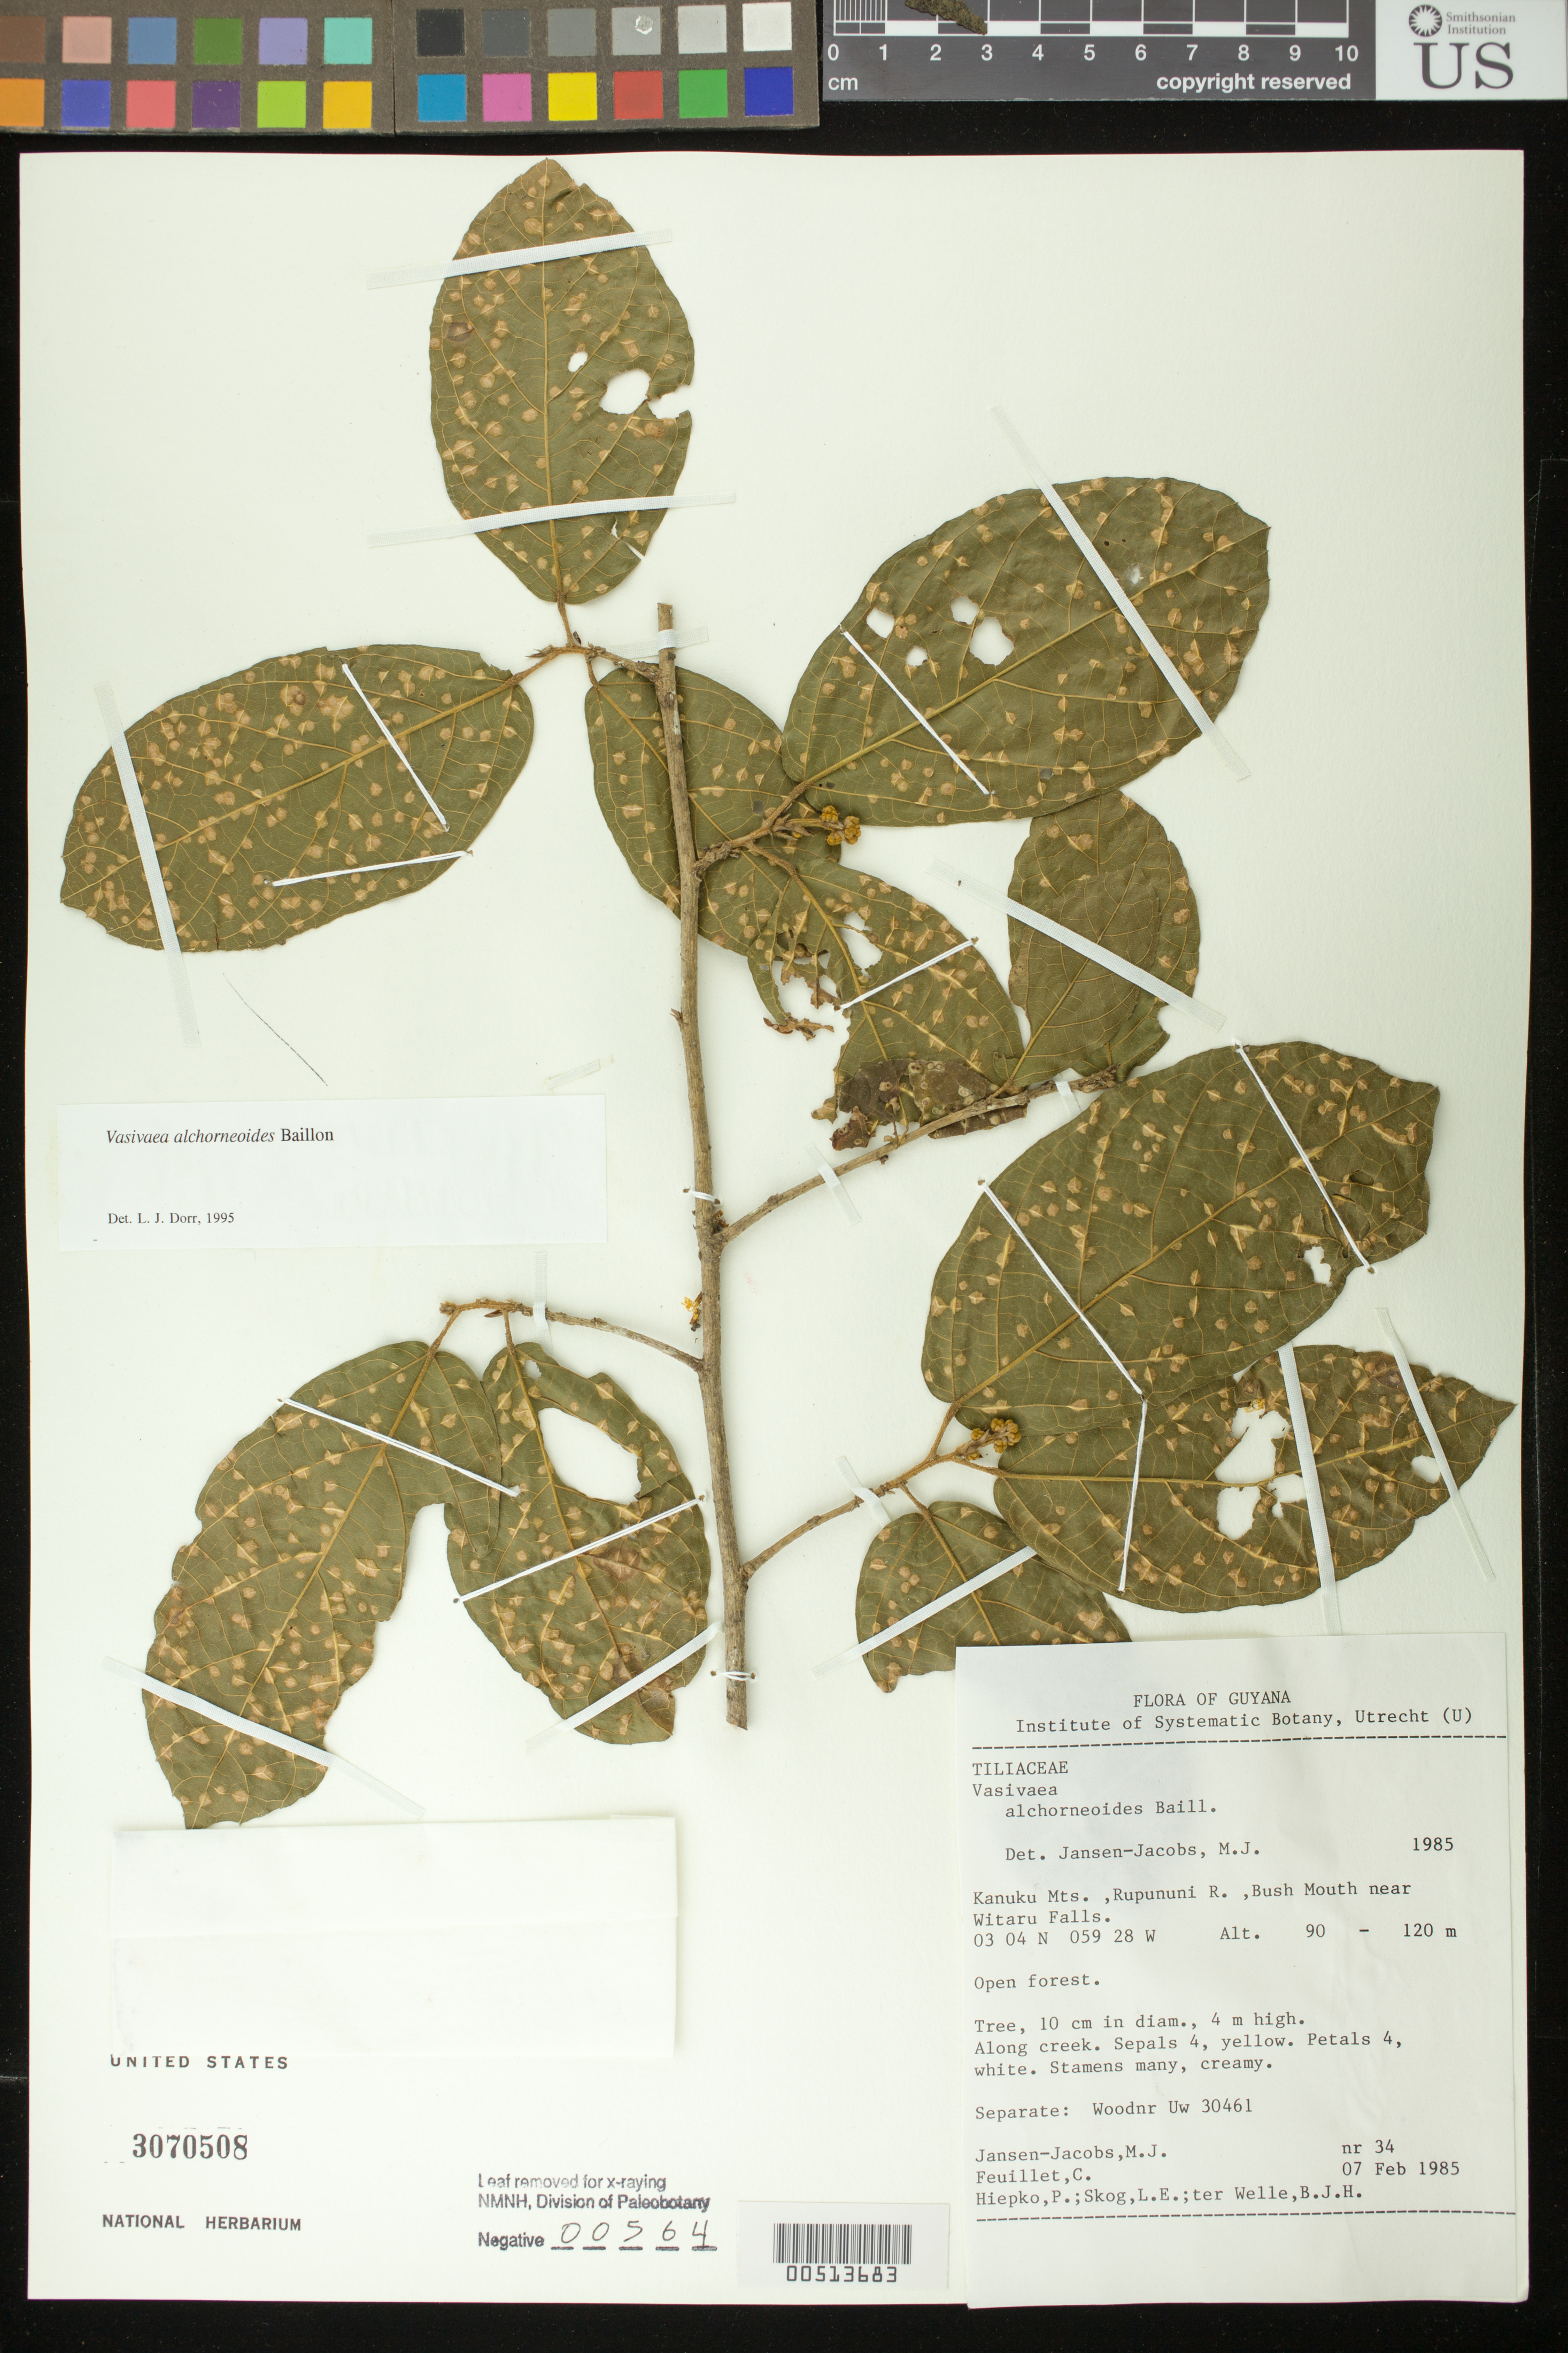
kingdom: Plantae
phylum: Tracheophyta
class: Magnoliopsida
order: Malvales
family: Malvaceae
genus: Vasivaea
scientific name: Vasivaea alchorneoides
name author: Baill.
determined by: Jansen-Jacobs, M. J., (U), Nationaal Herbarium Nederland, Utrecht University branch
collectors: M. J. Jansen-Jacobs, C. Feuillet, P. H. Hiepko, L. E. Skog & B. Welle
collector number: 34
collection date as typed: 07 Feb 1985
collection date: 1985-02-07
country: Guyana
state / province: U. Takutu-U. Essequibo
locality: Kanuku Mts., Rupununi R., Bush Mouth near Witaru Falls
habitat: Open forest. Along creek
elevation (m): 90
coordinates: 03 04 N, 059 28 W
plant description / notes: US, CAY; Wood Sample Uw 30461 deposited at Utrecht.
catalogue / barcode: US 3070508